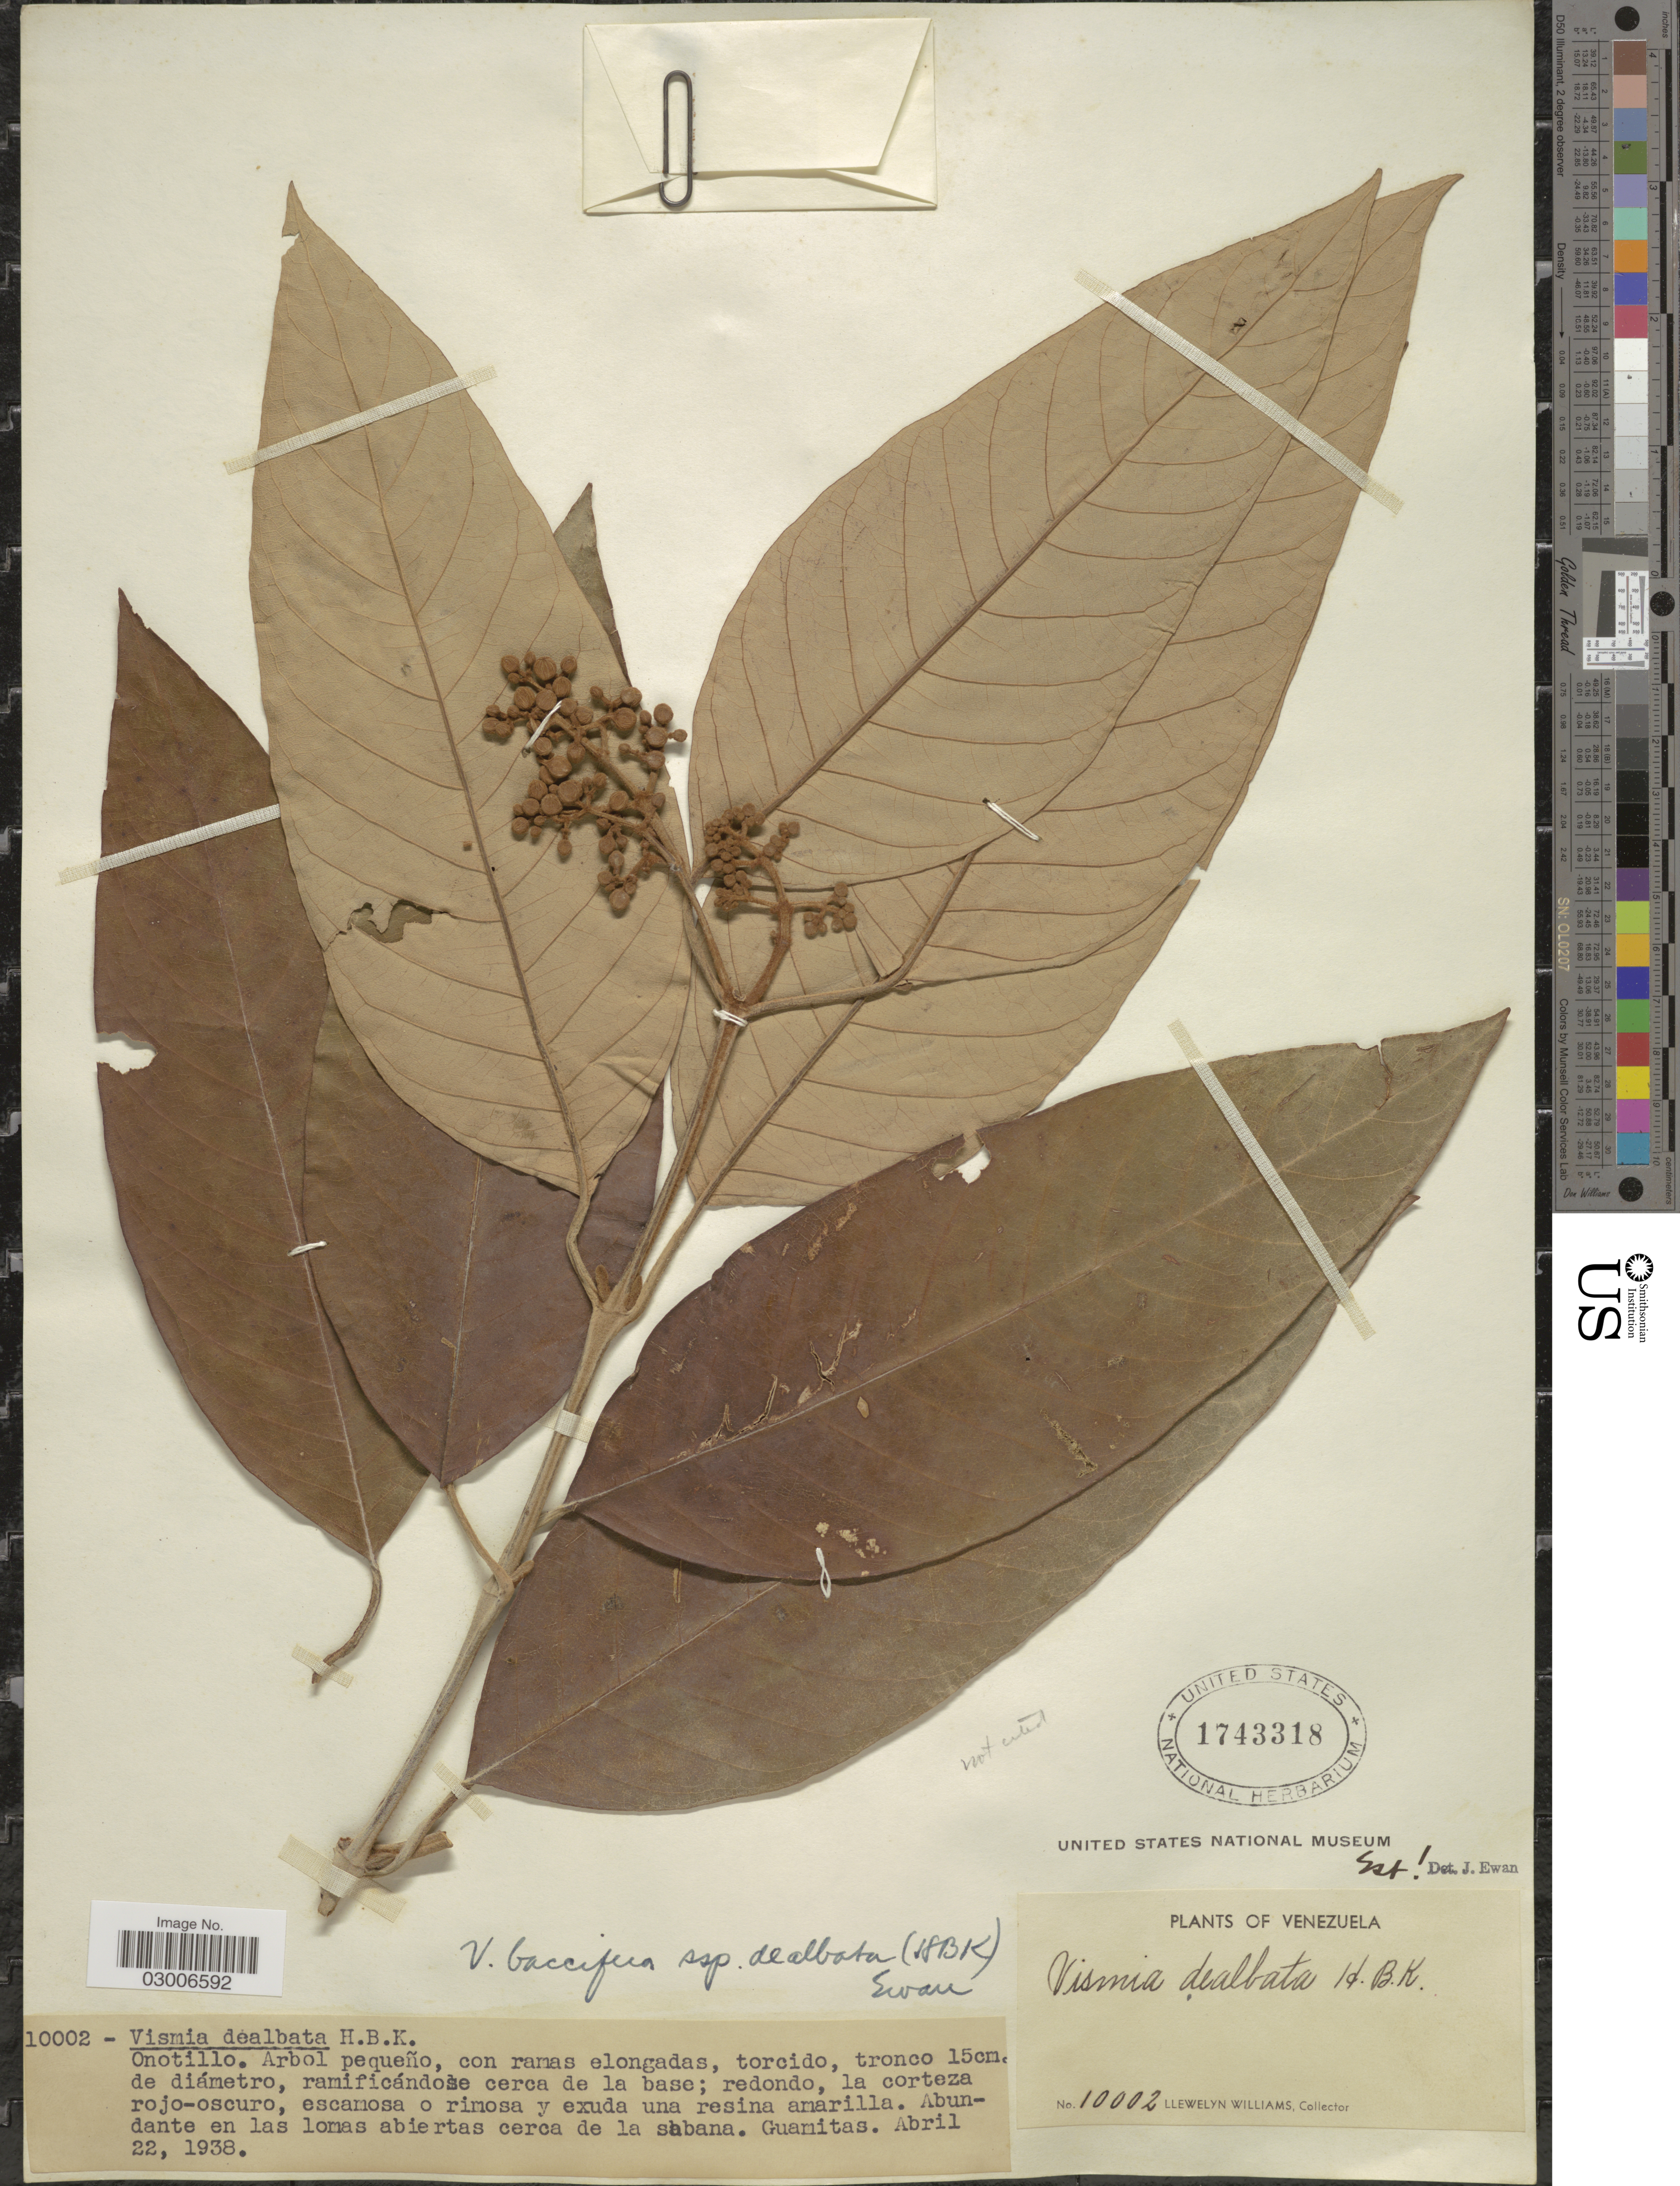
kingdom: Plantae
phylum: Tracheophyta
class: Magnoliopsida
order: Malpighiales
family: Hypericaceae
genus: Vismia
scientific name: Vismia baccifera subsp. dealbata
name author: (Kunth) Ewan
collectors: Ll. Williams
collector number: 10002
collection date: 1938-04-22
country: Venezuela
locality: Guamitas.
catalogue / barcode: US 1743318